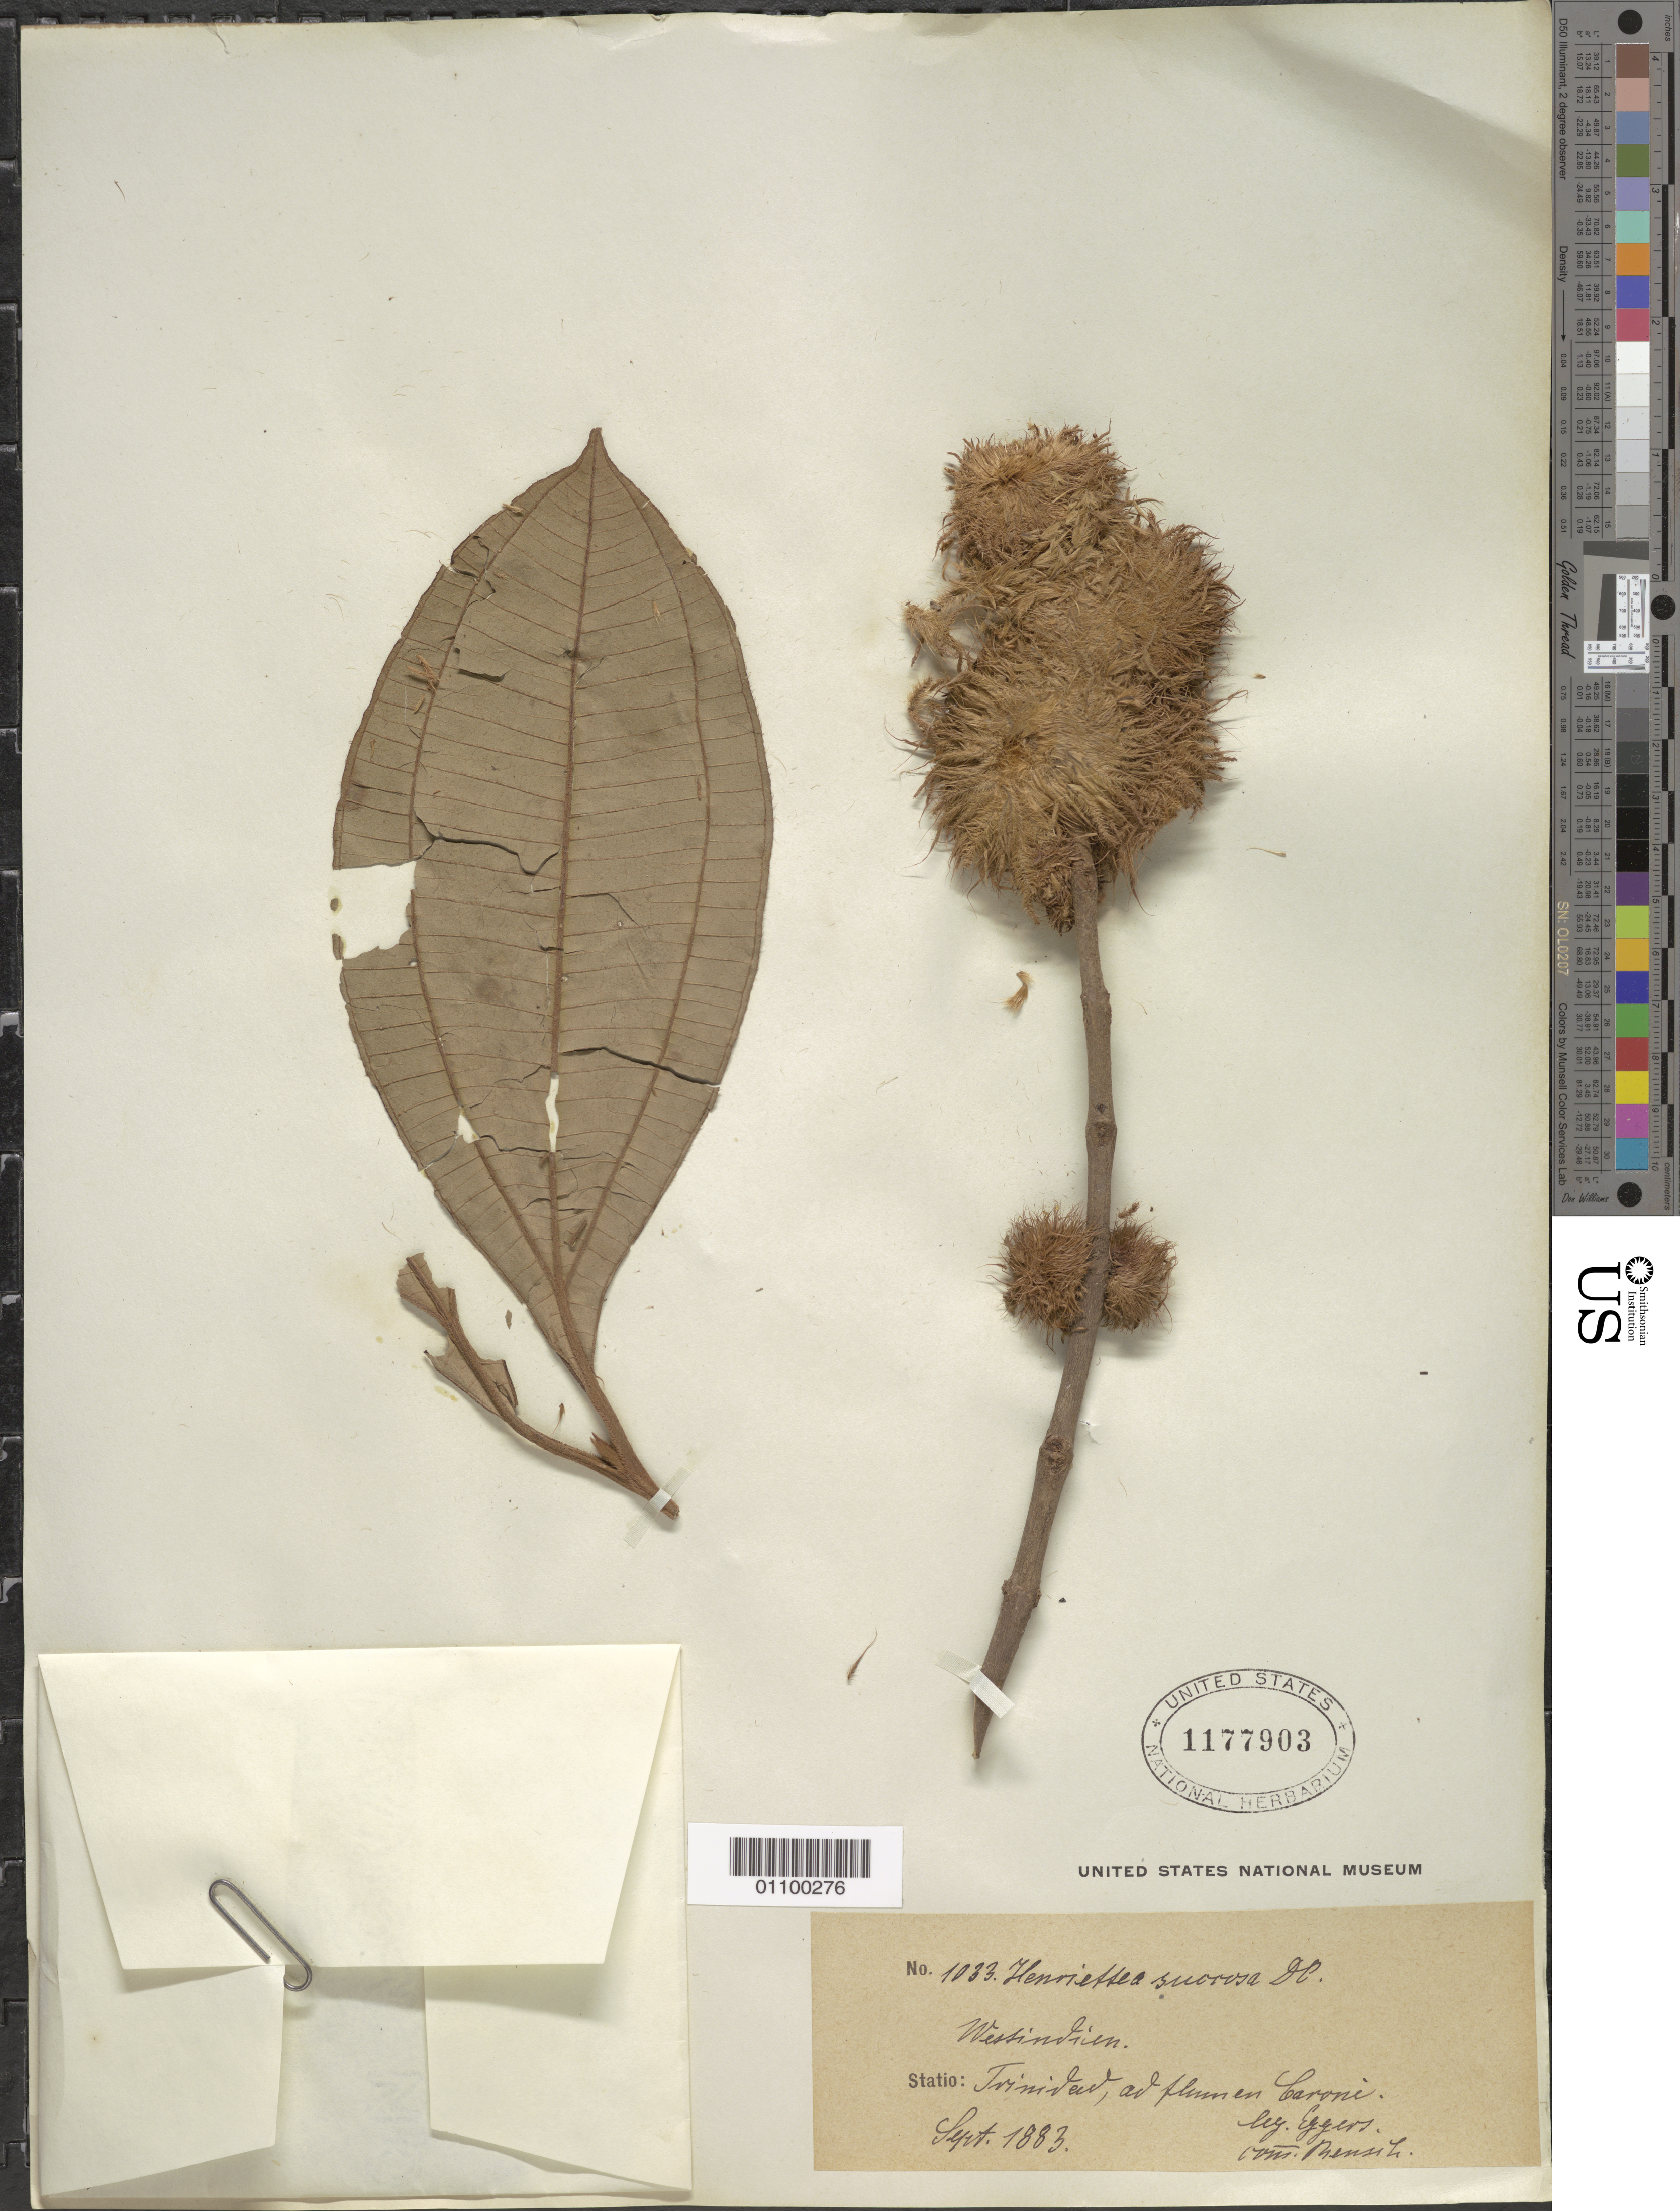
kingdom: Plantae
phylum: Tracheophyta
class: Magnoliopsida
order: Myrtales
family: Melastomataceae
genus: Henriettea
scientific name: Henriettea succosa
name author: (Aubl.) DC.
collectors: H. F. A. von Eggers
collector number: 1033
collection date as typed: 01 Sep 1883 to 30 Sep 1883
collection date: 1883-09-01/1883-09-30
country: Trinidad and Tobago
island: Trinidad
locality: ad flumen Caroni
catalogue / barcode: US 1177903